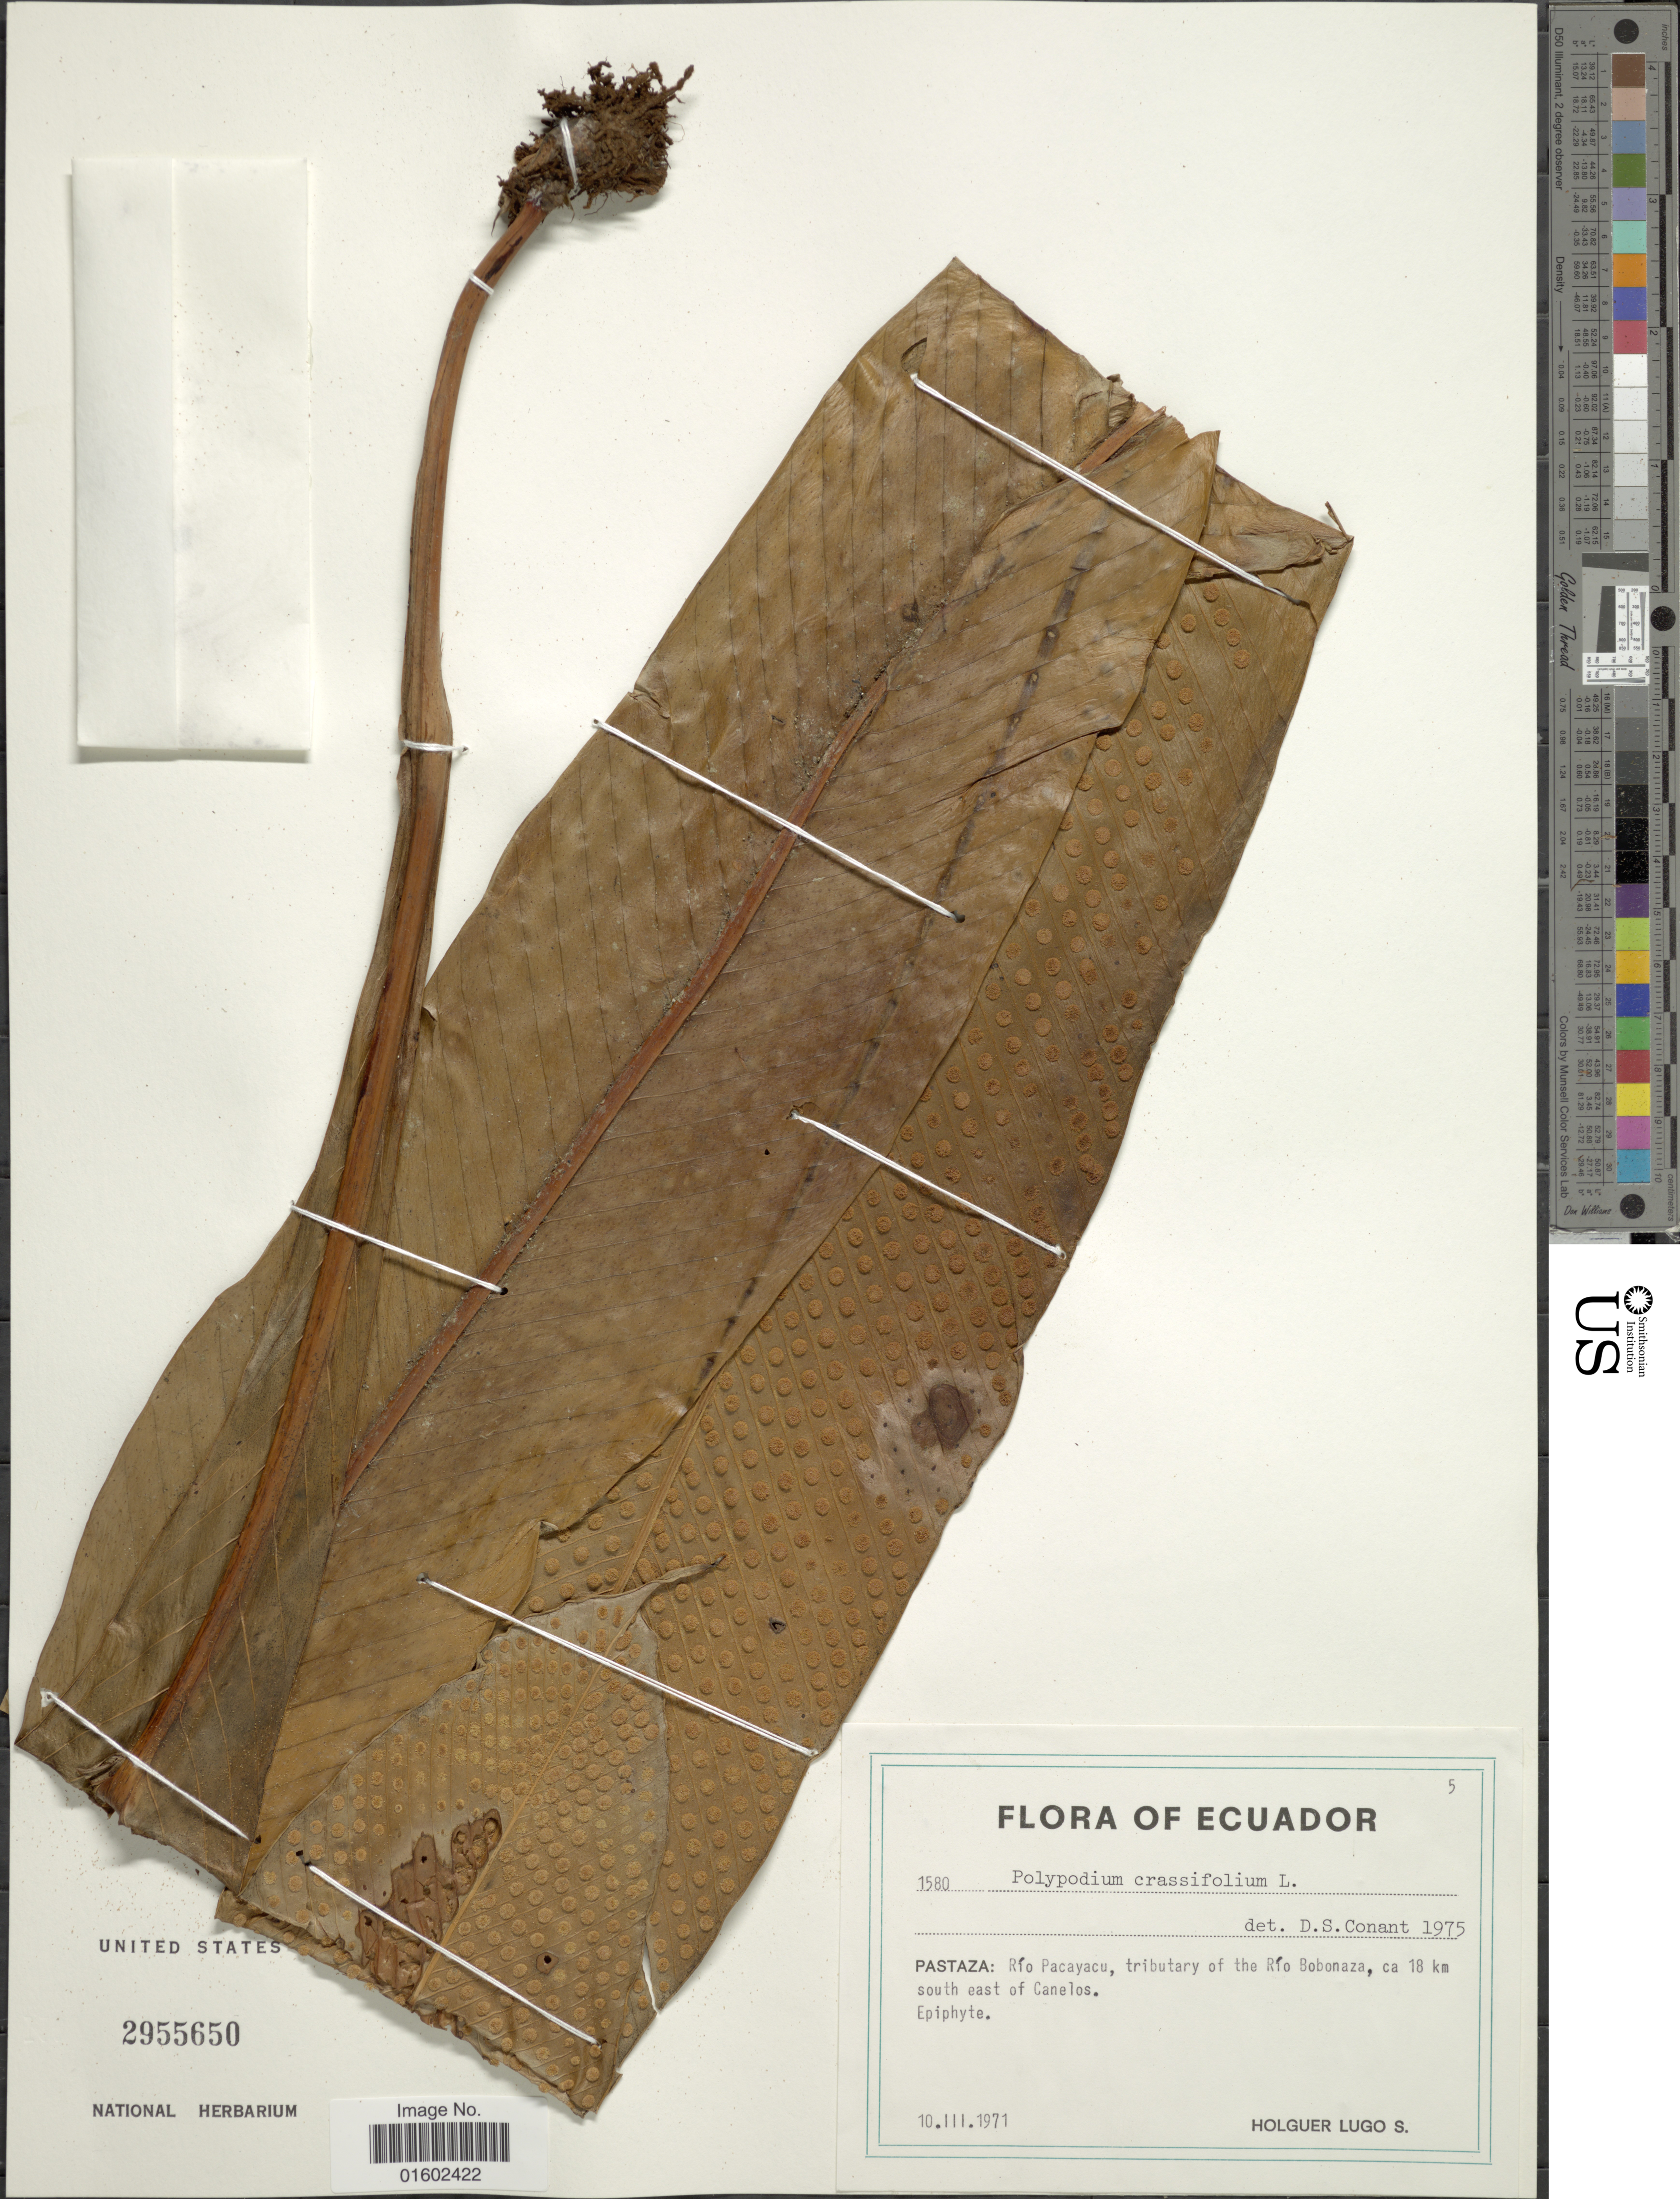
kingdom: Plantae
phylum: Tracheophyta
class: Polypodiopsida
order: Polypodiales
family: Polypodiaceae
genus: Niphidium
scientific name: Niphidium crassifolium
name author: (L.) Lellinger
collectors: H. Lugo S.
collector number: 1580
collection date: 1971-03-10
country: Ecuador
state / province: Pastaza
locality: Rio Pacayacu, tributary of the Rio Bobonaza, ca. 18 km south of east of Canelos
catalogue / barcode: US 2955650